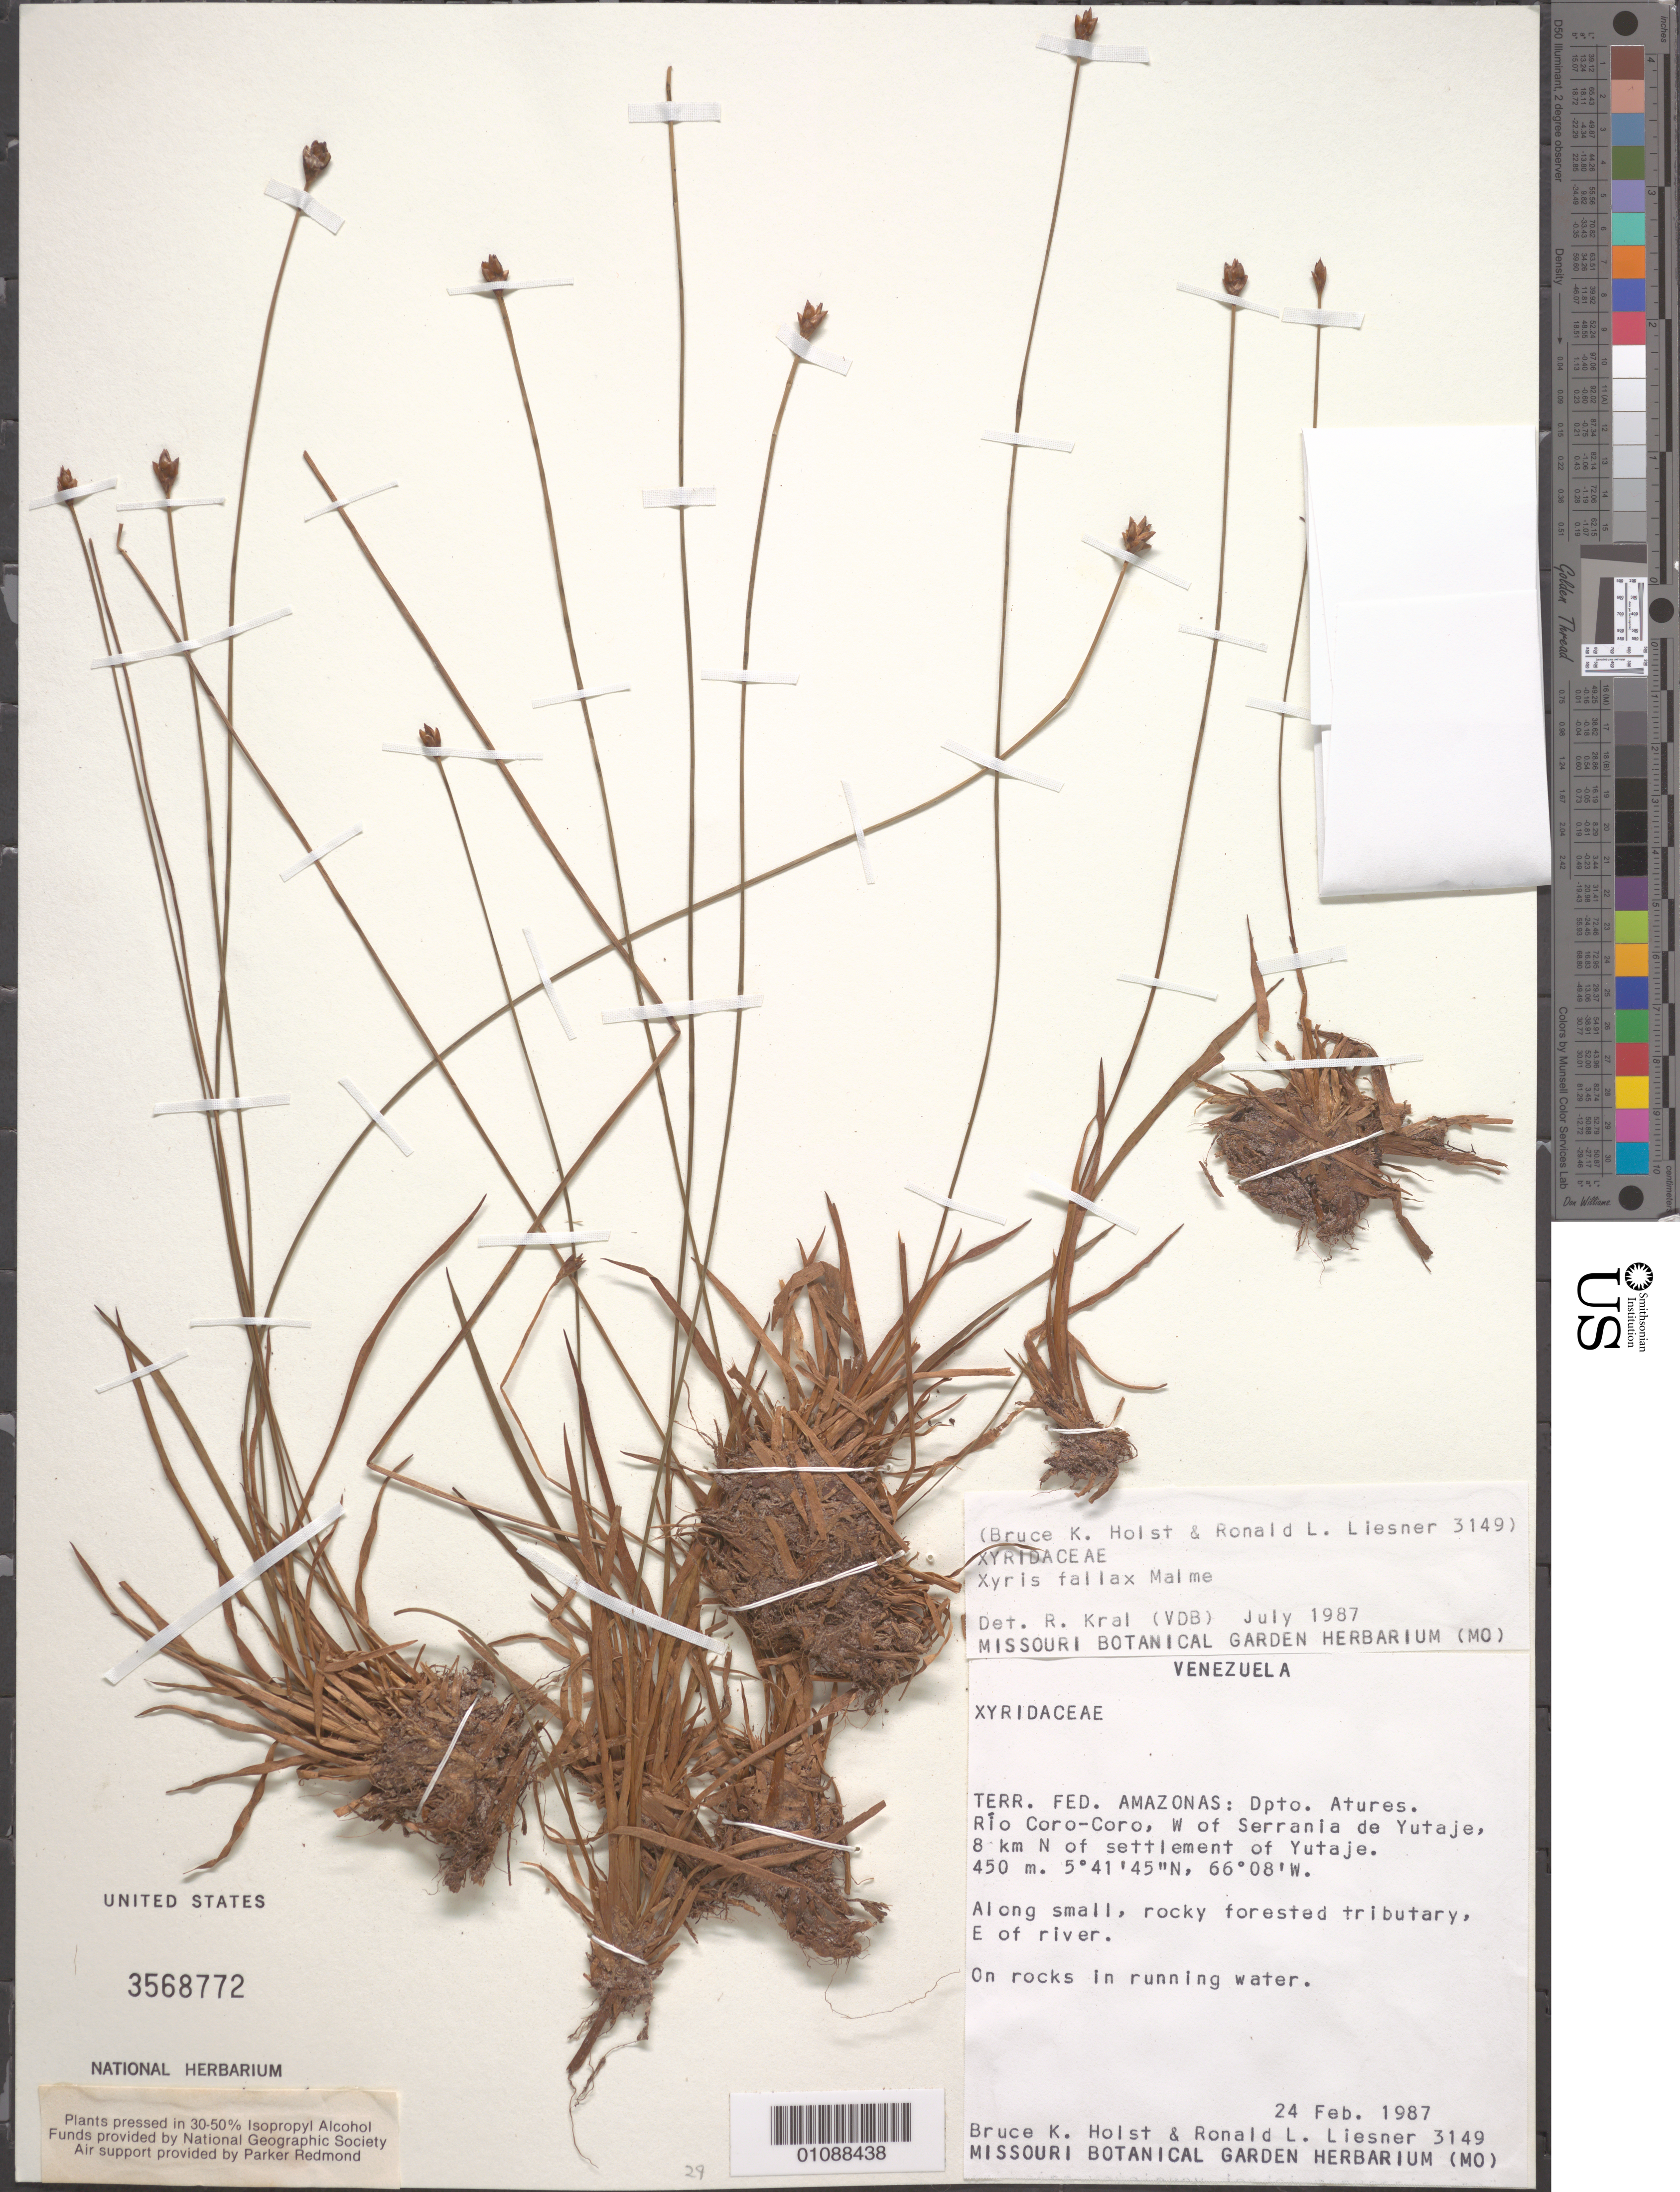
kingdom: Plantae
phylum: Tracheophyta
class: Liliopsida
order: Poales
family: Xyridaceae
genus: Xyris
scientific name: Xyris fallax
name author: Malme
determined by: Kral, Robert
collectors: B. Holst & R. L. Liesner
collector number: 3149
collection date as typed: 24-Feb-87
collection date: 1987-02-24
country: Venezuela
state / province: Amazonas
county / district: Atures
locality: Río Coro-Coro, W of Serrania de Yutajé, 8 km N of Yutajé settlement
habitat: Aong small, rocky forested tributary E of river; on rocks in running water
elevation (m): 450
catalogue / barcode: US 3568772